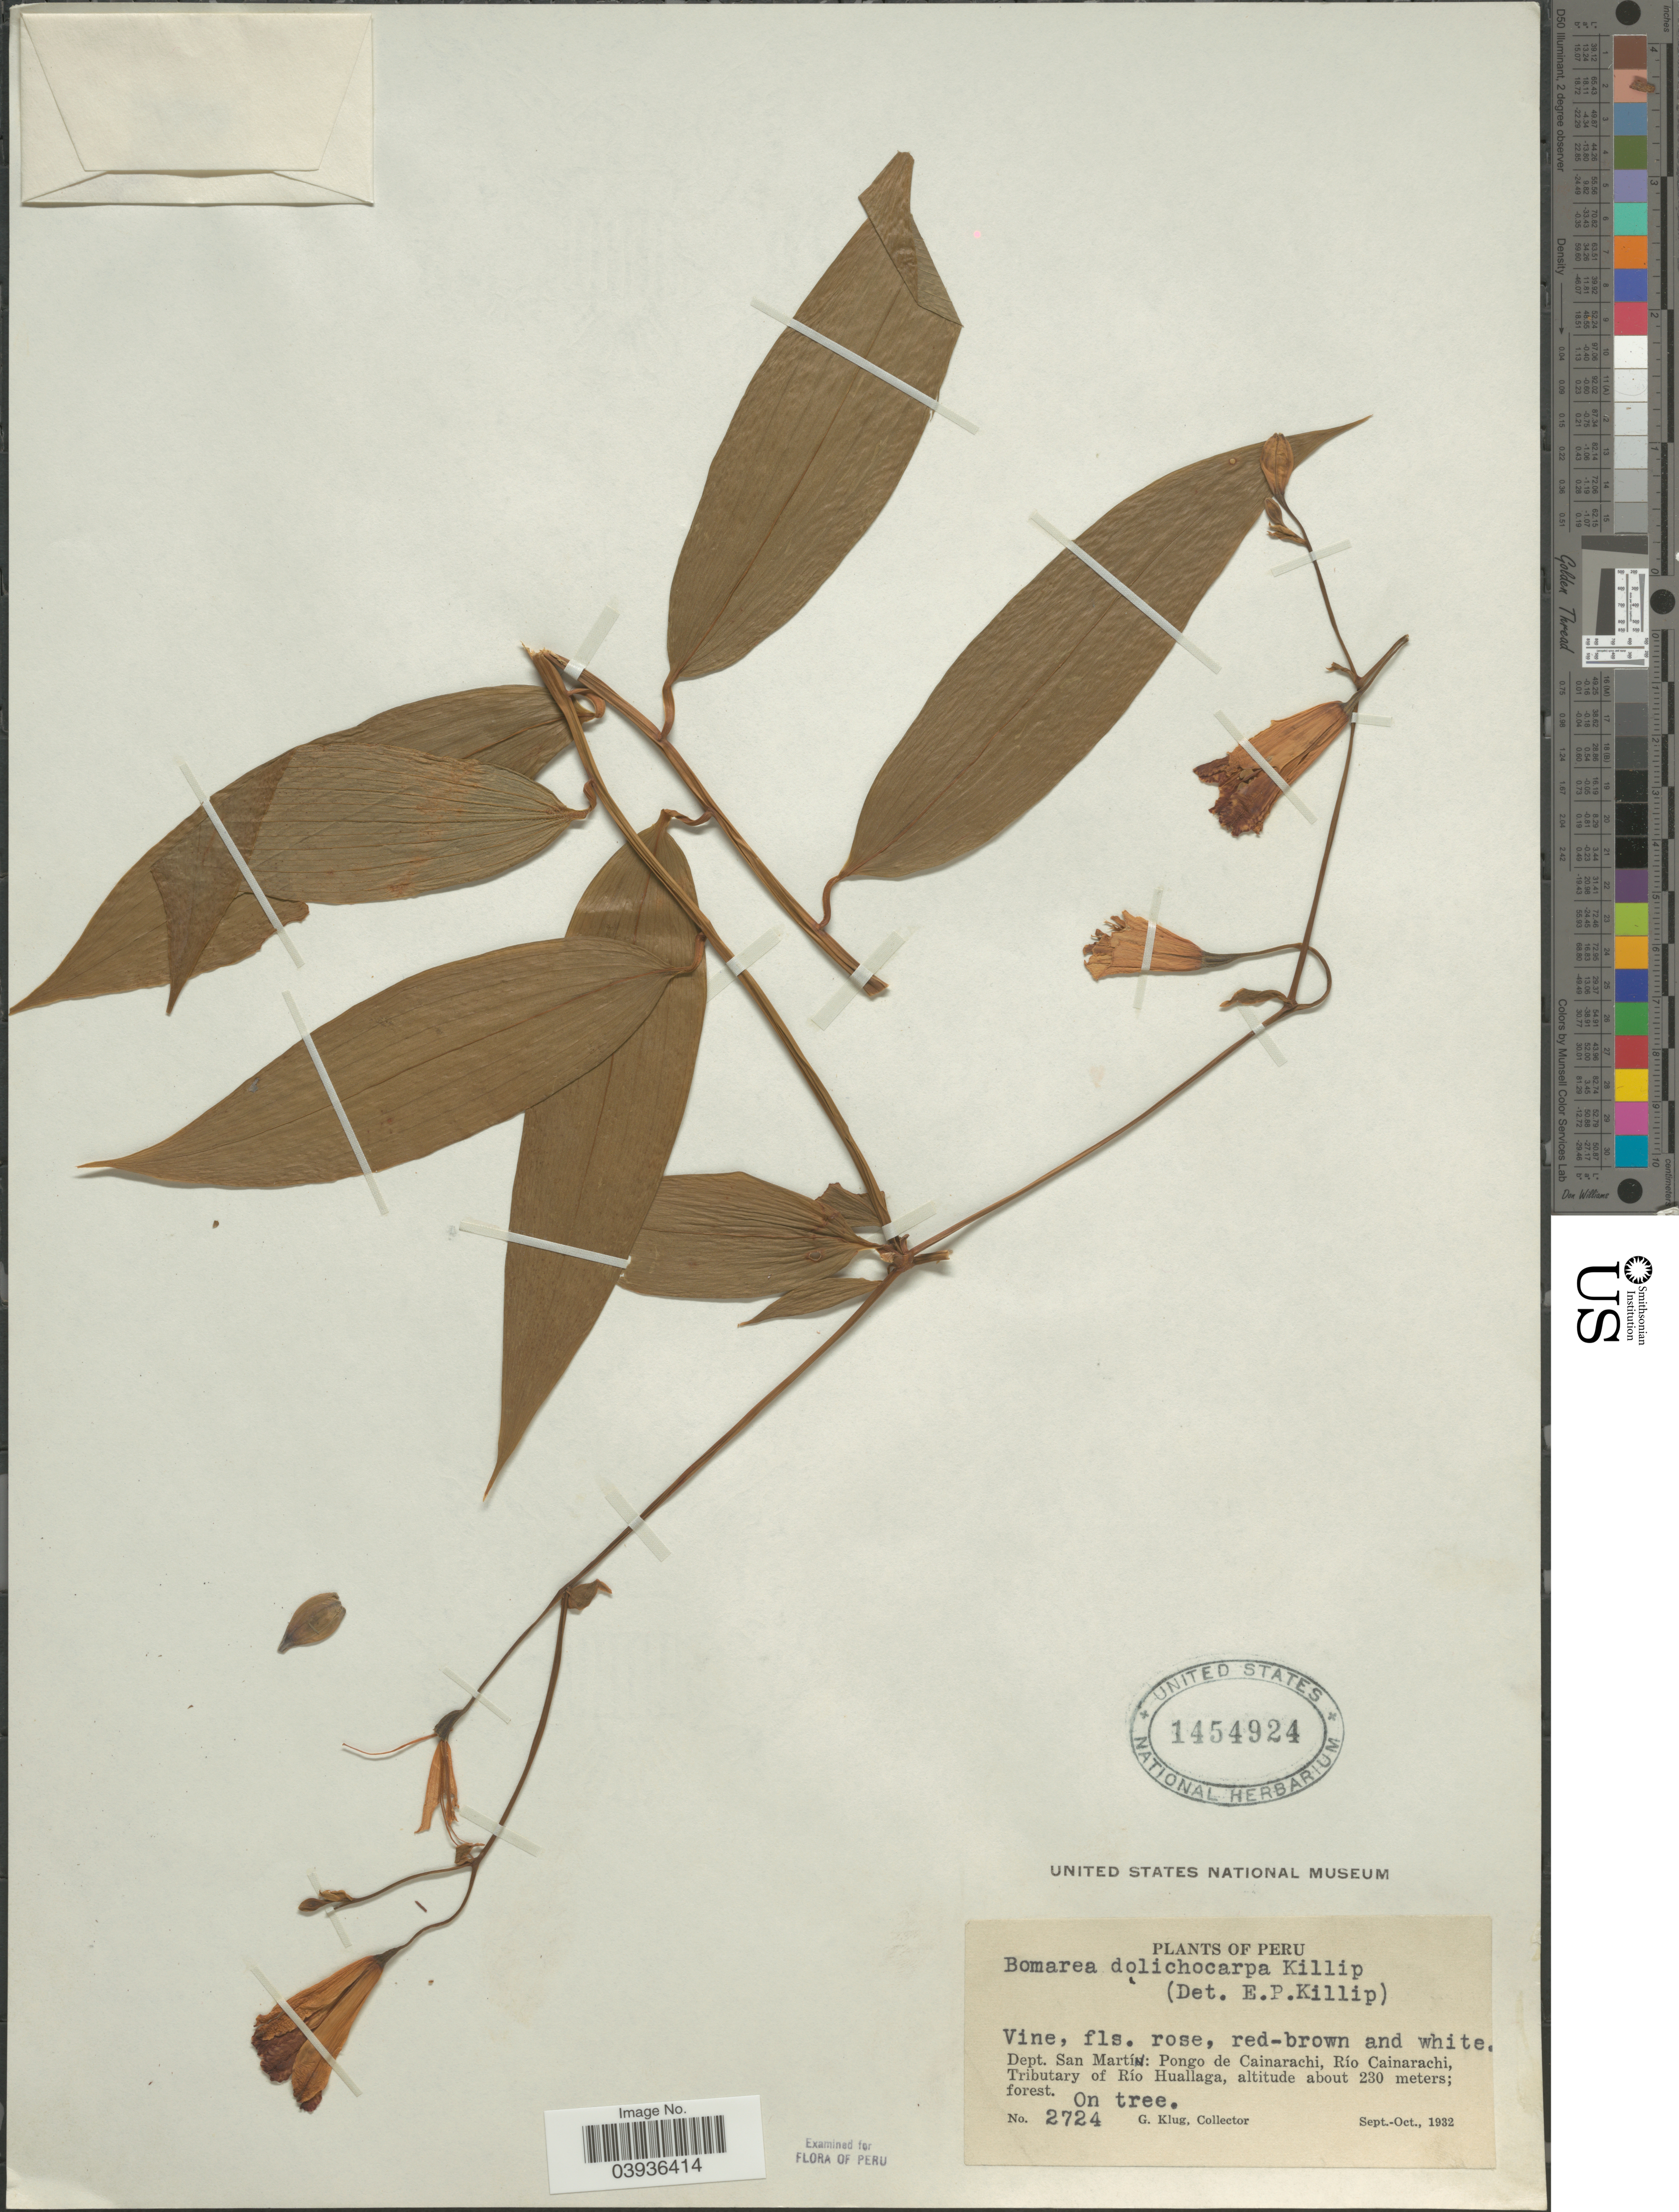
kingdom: Plantae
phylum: Tracheophyta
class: Liliopsida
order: Liliales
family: Alstroemeriaceae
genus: Bomarea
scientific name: Bomarea dolichocarpa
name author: Killip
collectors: G. Klug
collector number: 2724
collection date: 1932-09/1932-10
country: Peru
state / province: San Martín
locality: Dept. San Martín: Pongo de Cainarachi, Río Cainarachi. Tributary of Río Huallaga.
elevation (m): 230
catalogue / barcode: US 1454924